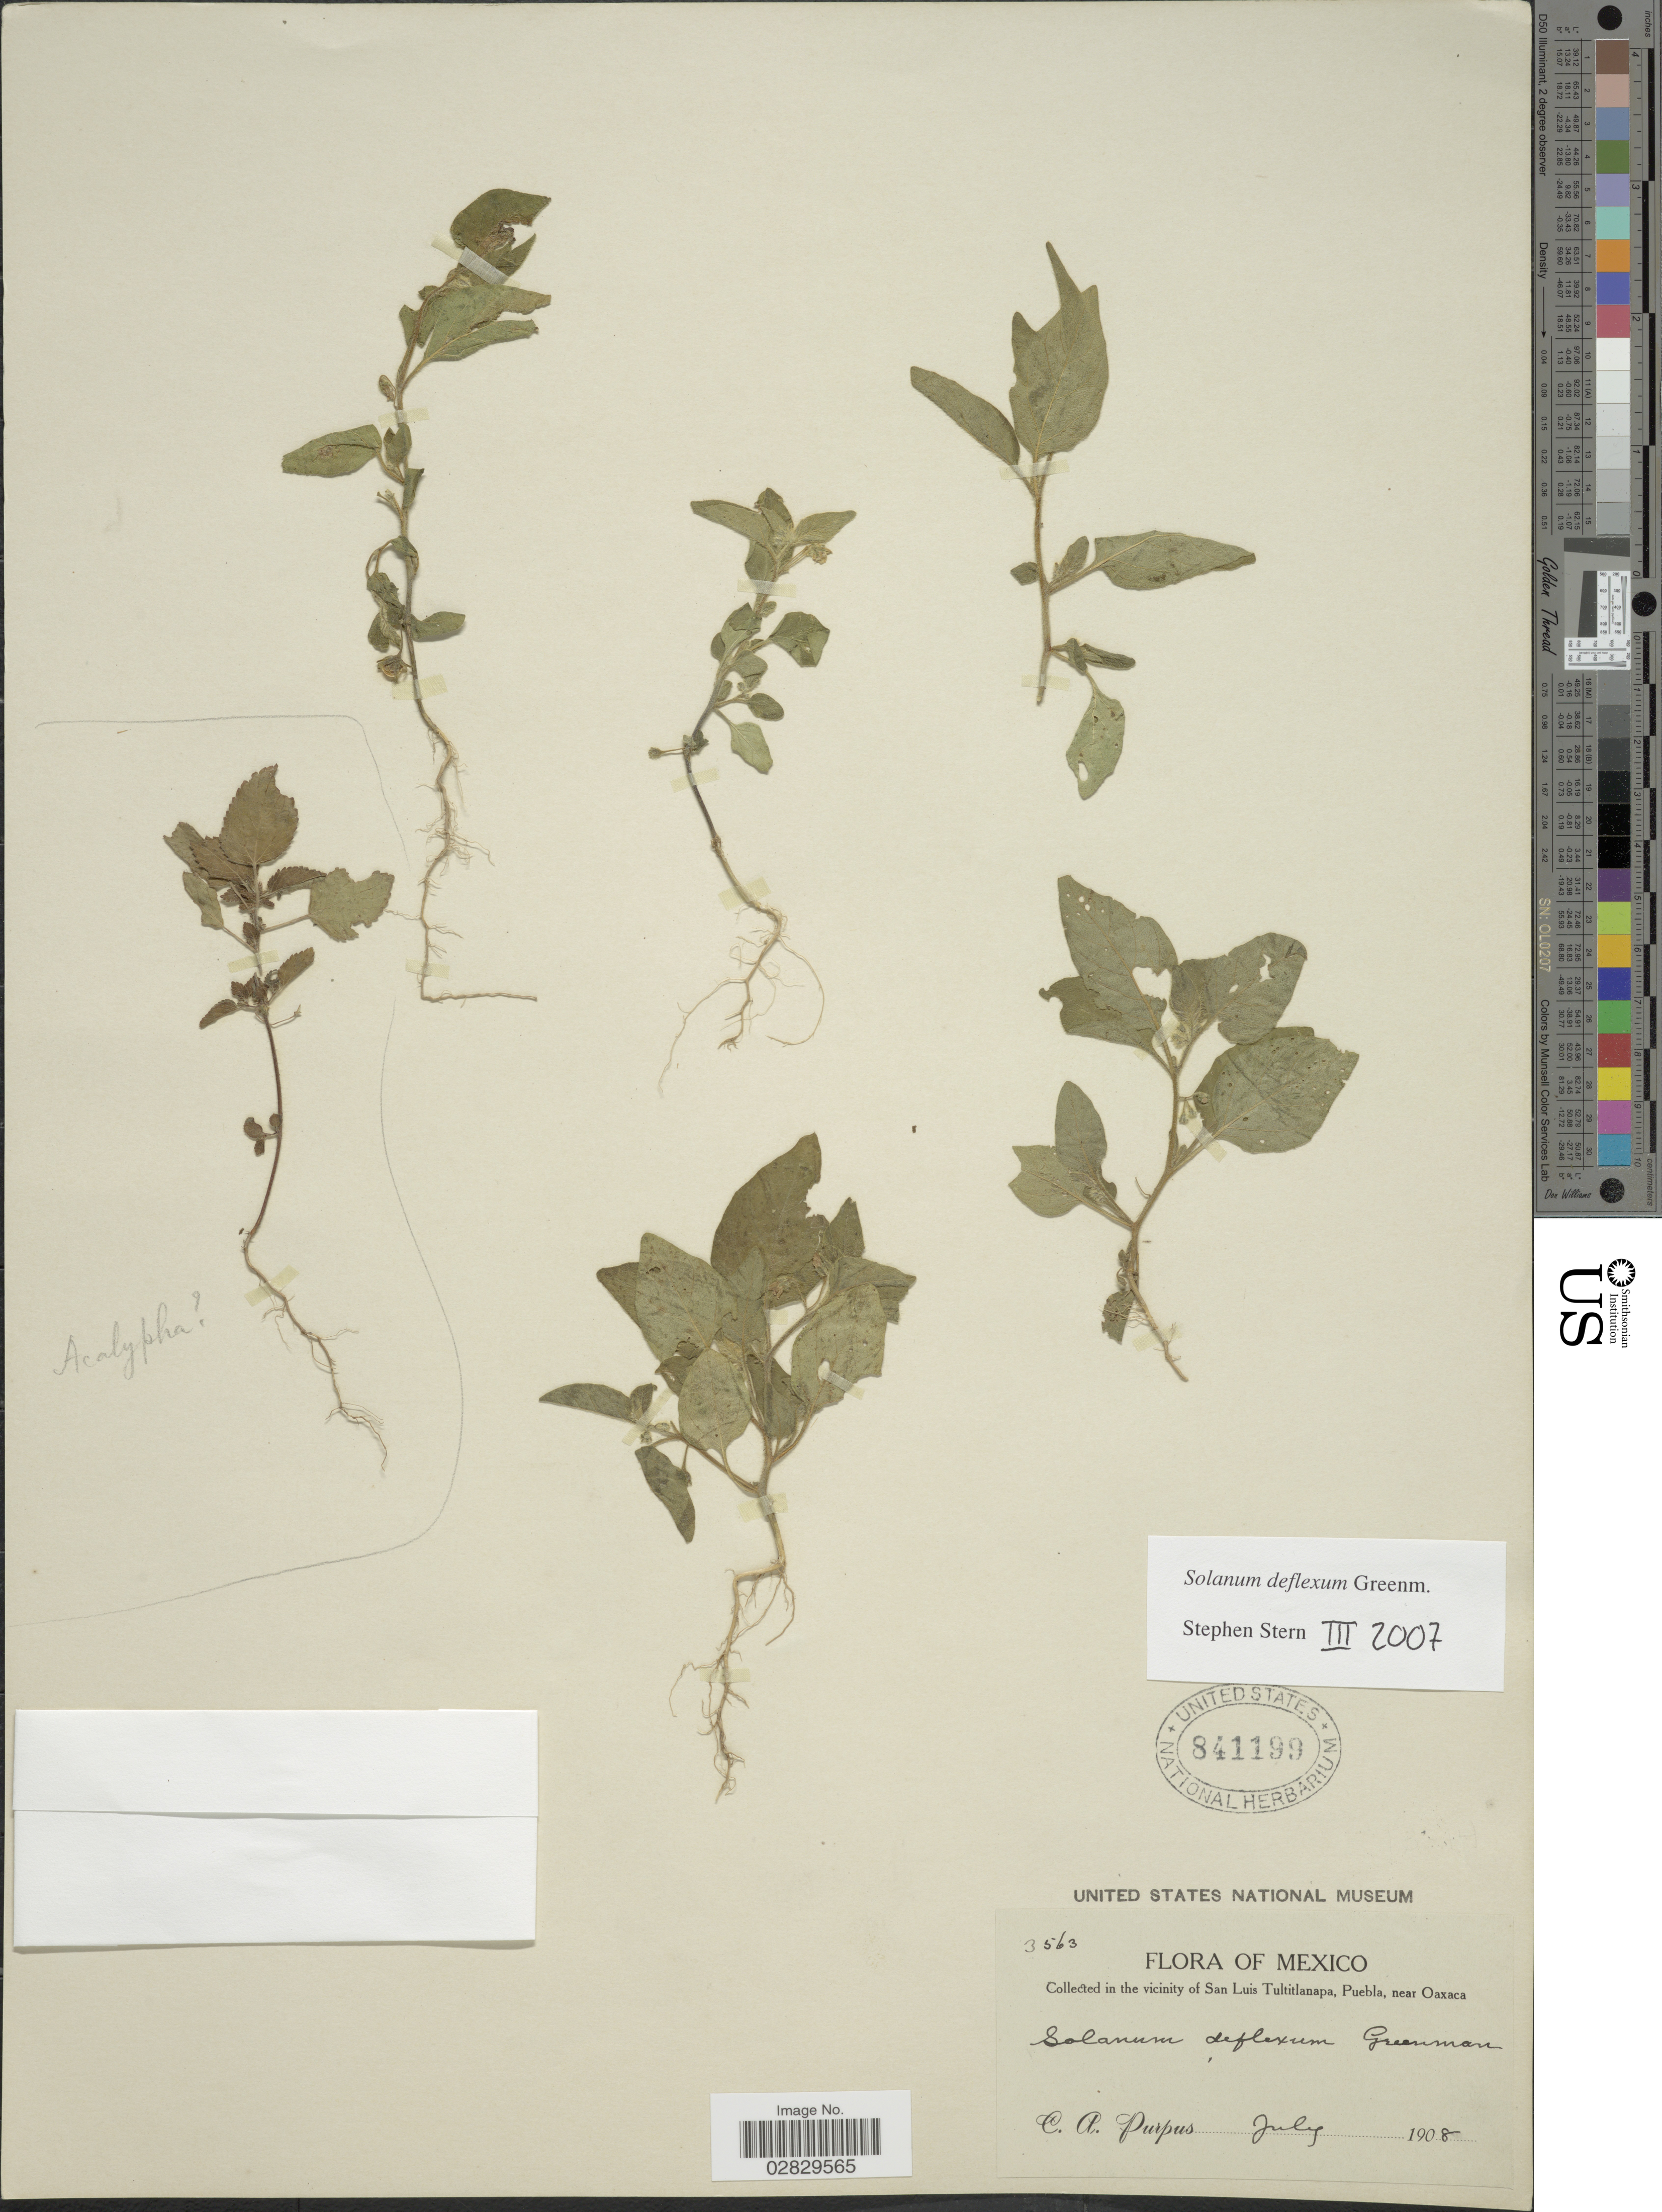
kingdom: Plantae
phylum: Tracheophyta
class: Magnoliopsida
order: Solanales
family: Solanaceae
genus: Solanum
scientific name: Solanum deflexum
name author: Greenm.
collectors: C. A. Purpus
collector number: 3563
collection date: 1908-07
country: Mexico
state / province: Puebla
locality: In the vicinity of San Luis Tultitlanapa, near Oaxaca.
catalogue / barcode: US 841199